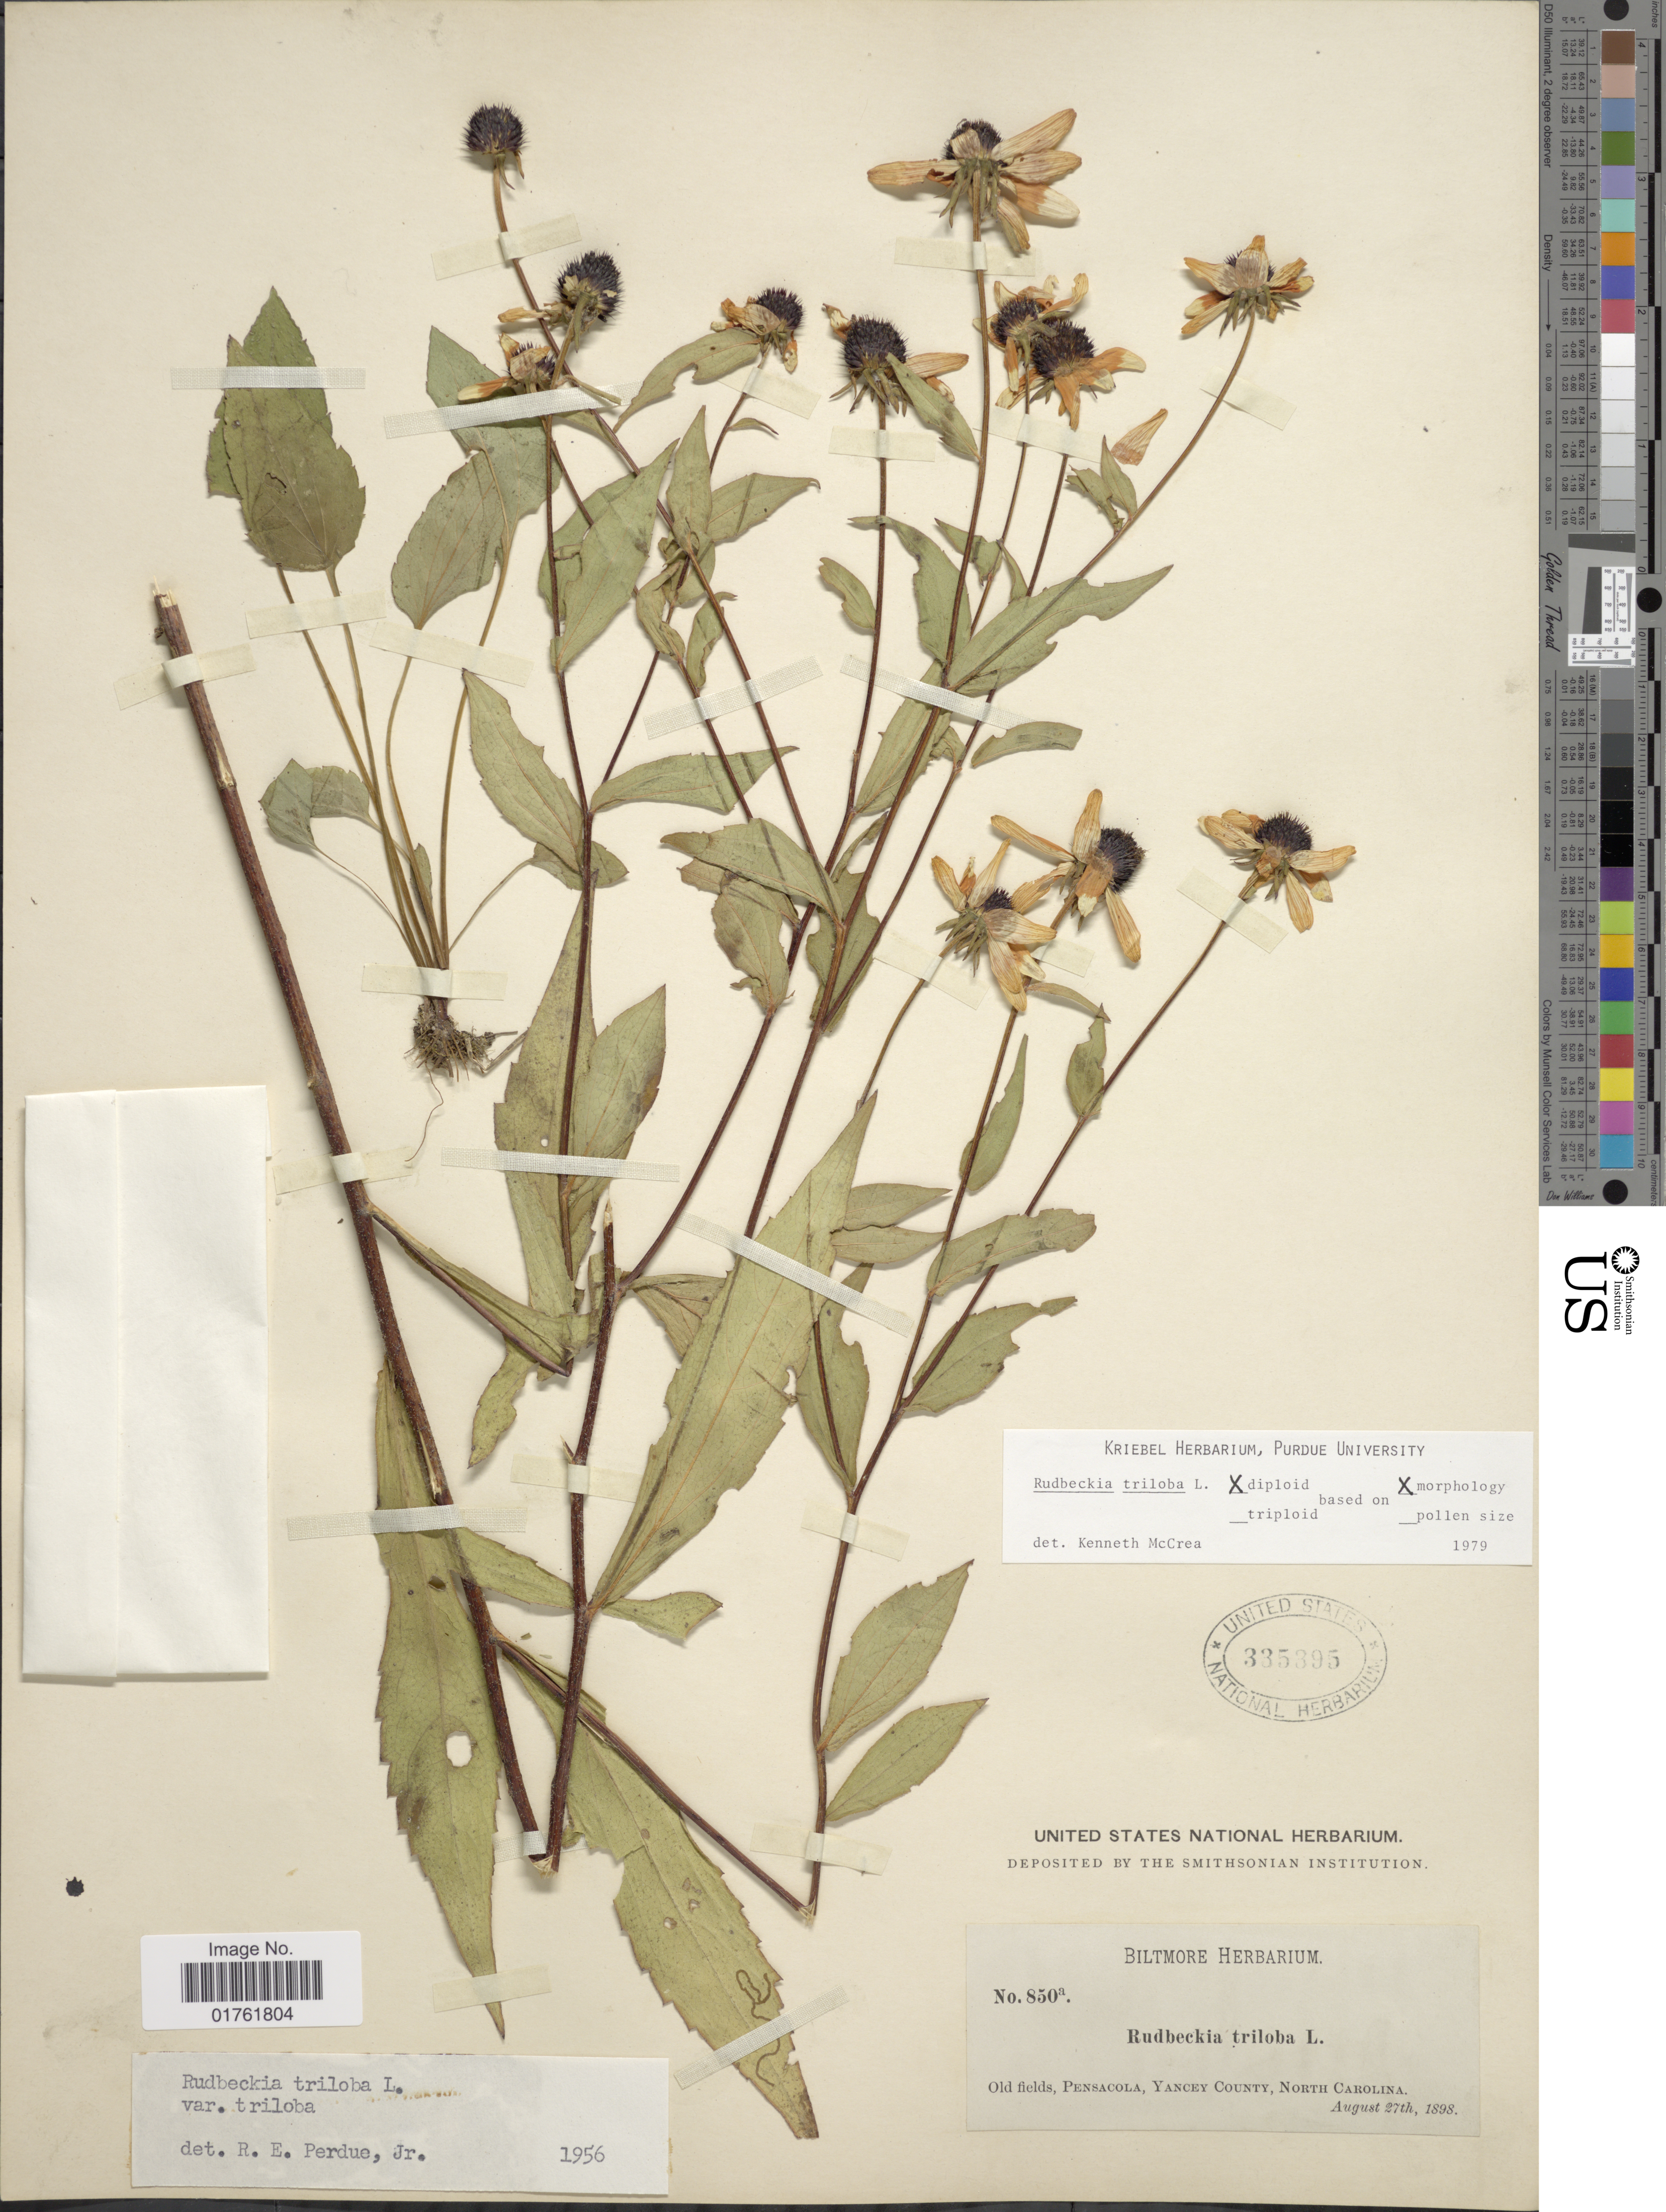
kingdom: Plantae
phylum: Tracheophyta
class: Magnoliopsida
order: Asterales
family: Asteraceae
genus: Rudbeckia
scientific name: Rudbeckia triloba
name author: L.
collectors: ex herb. Biltmore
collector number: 850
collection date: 1898-08-27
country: United States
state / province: North Carolina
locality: Old fields, Pensacola, Yancey County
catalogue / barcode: US 335395